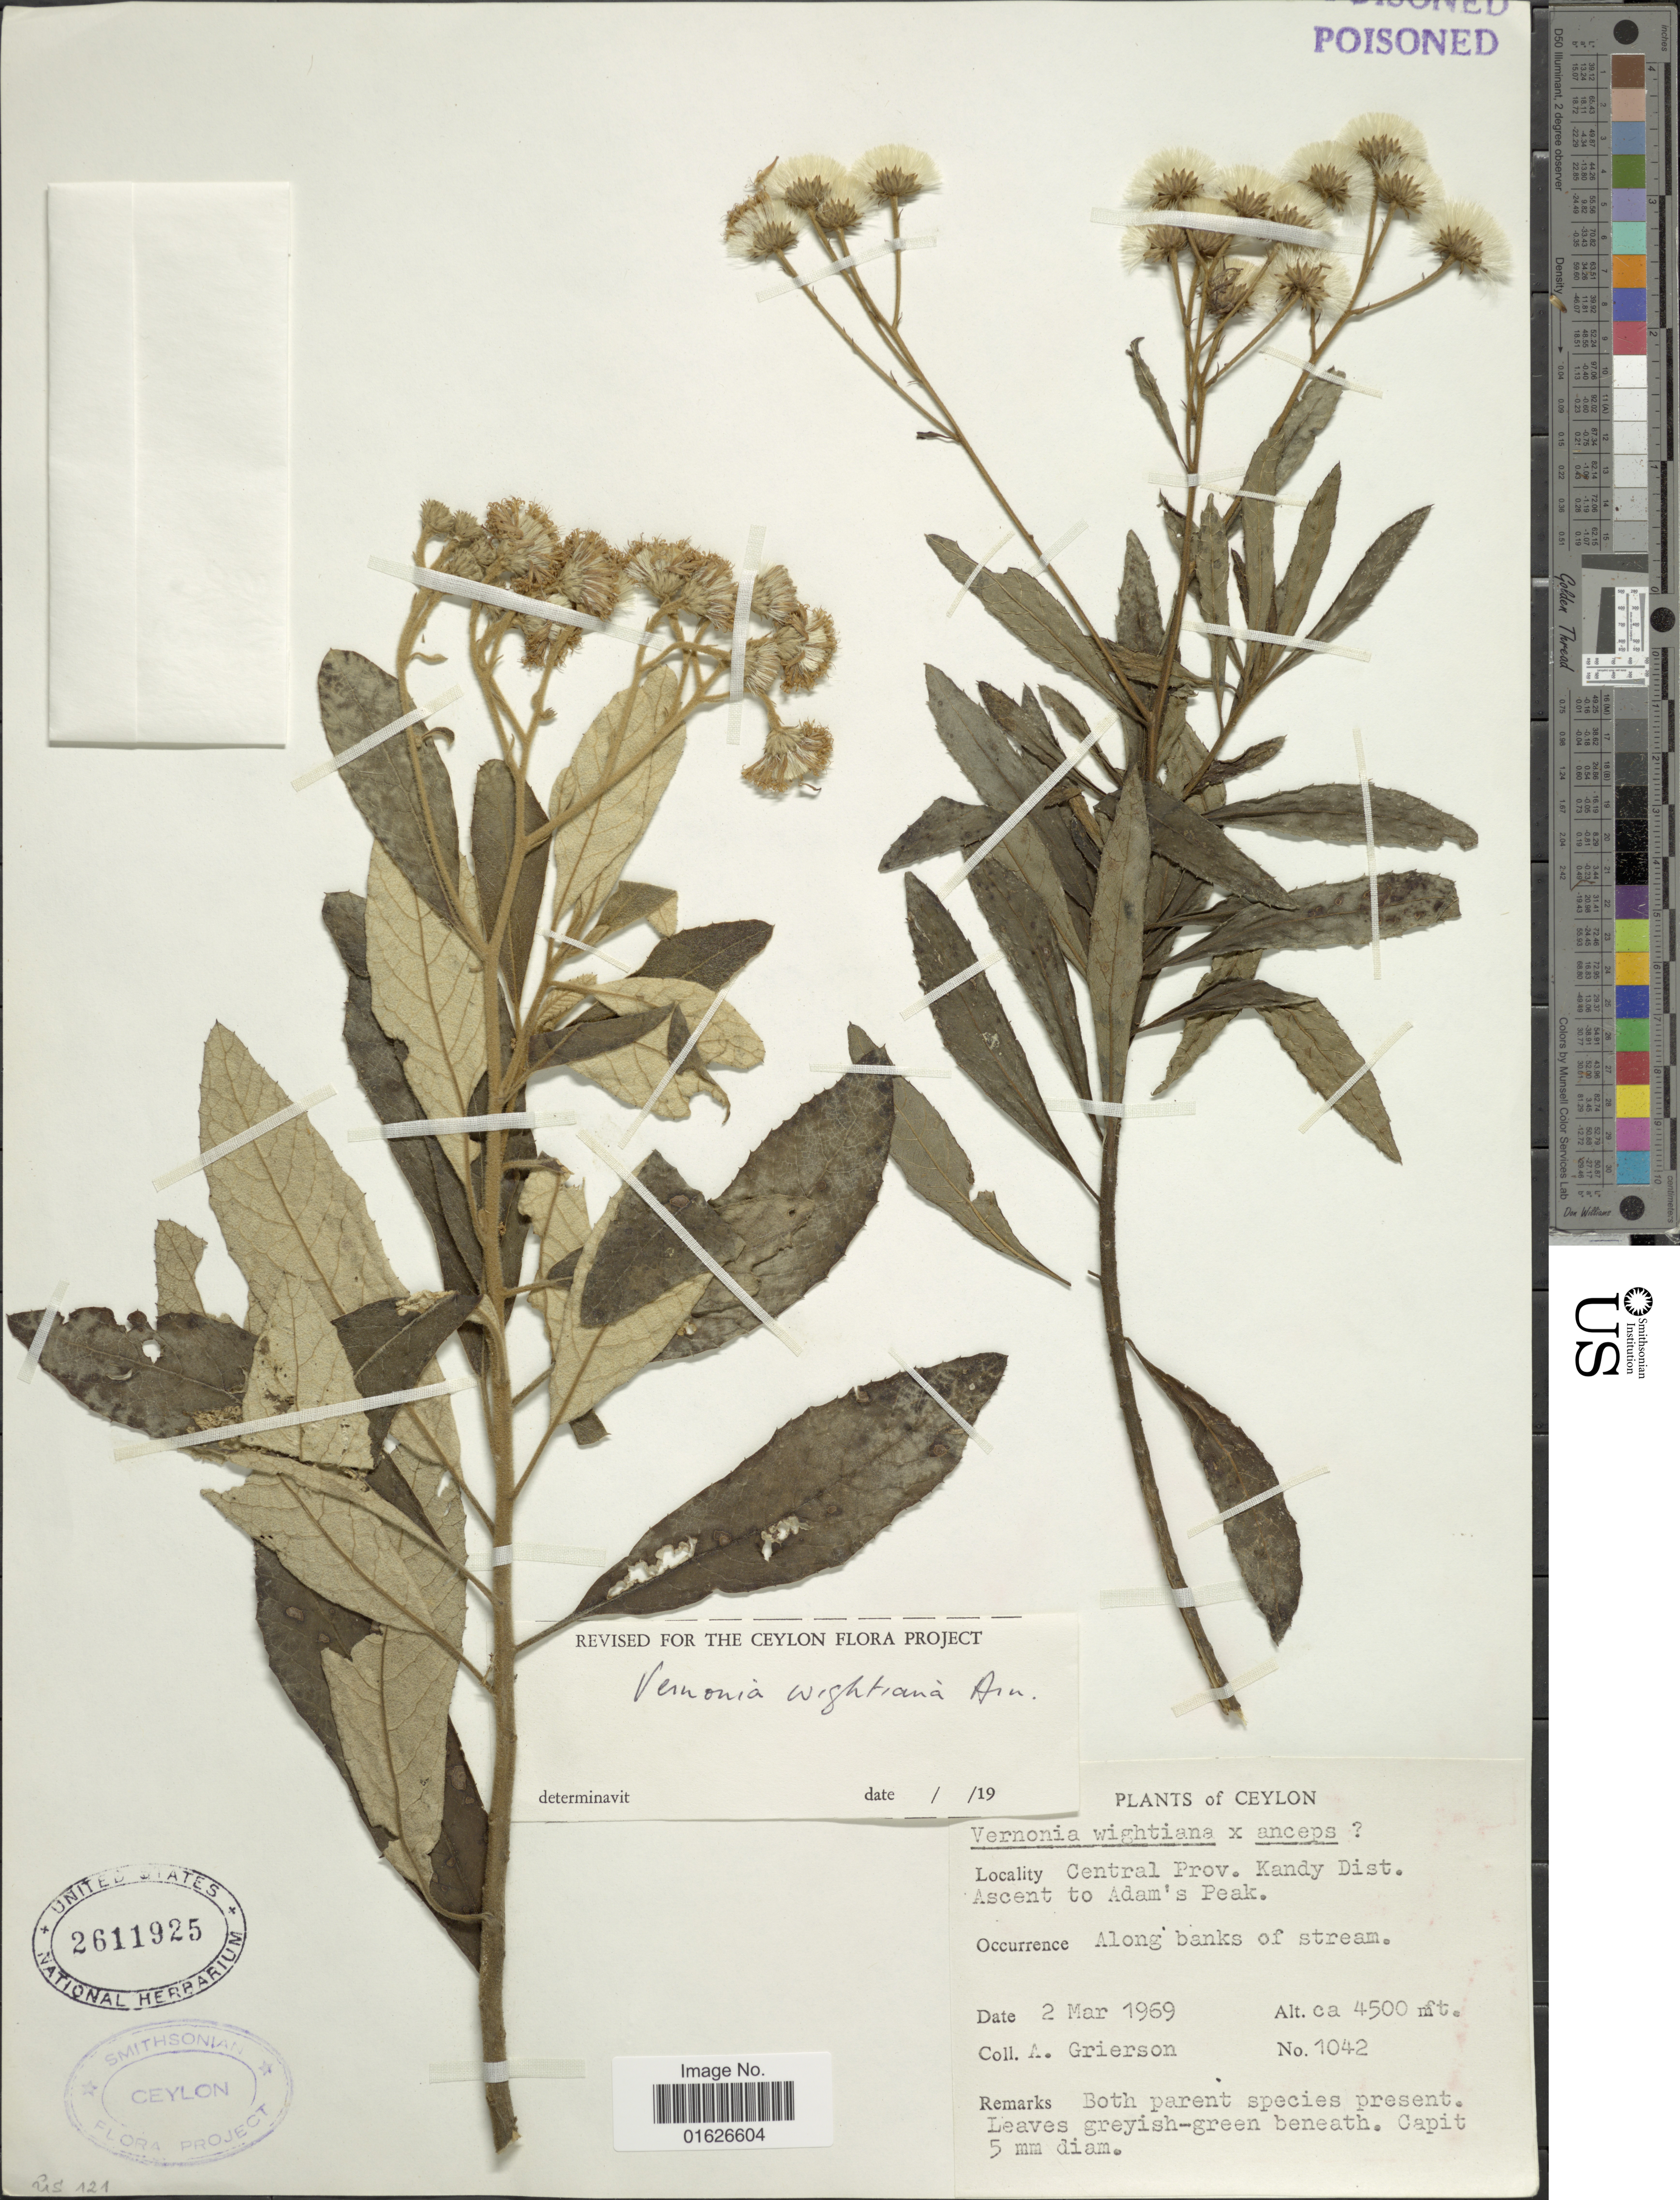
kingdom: Plantae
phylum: Tracheophyta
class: Magnoliopsida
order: Asterales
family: Asteraceae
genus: Uniyala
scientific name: Uniyala wightiana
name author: (Arn.) H. Rob. & Skvarla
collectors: A. Grierson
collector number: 1042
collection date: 1969-03-02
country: Sri Lanka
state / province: Central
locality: Ceylon, Central Prov. Kandy Distrcit, Ascent to Adam's peak, along banks of stream.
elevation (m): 1372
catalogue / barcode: US 2611925